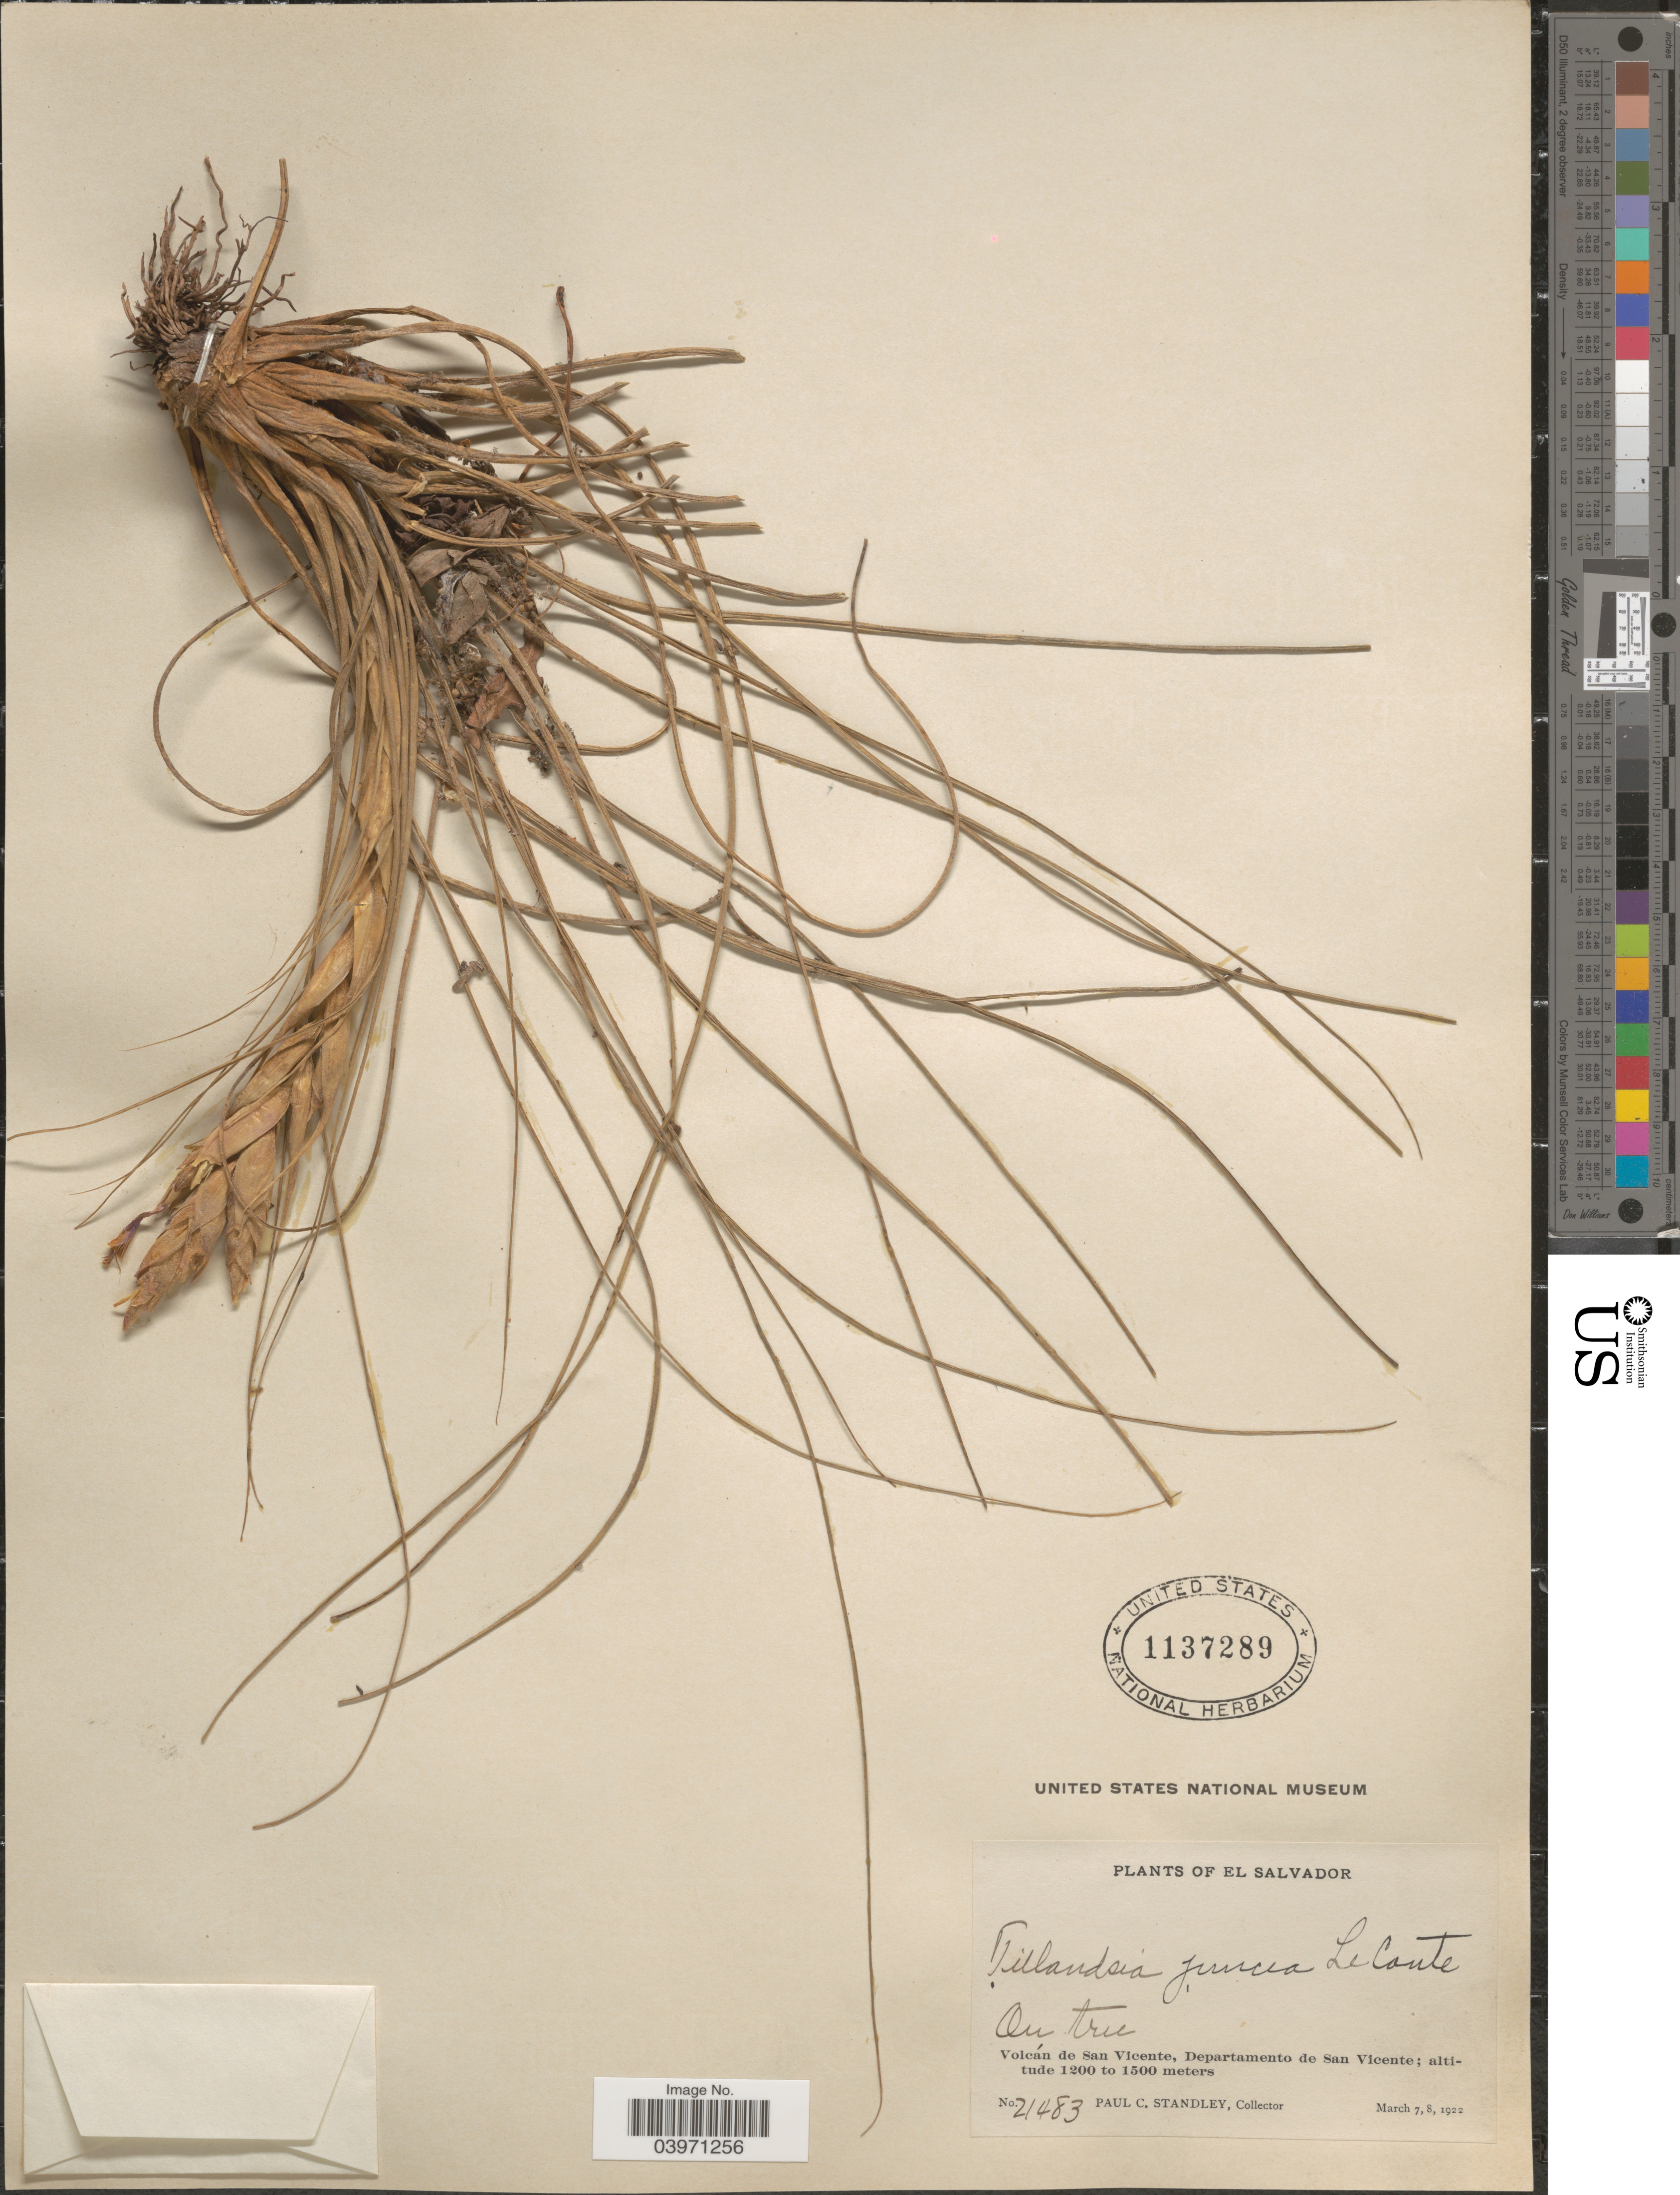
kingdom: Plantae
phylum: Tracheophyta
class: Liliopsida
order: Poales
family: Bromeliaceae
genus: Tillandsia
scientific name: Tillandsia juncea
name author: (Ruiz & Pav.) Poir.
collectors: P. C. Standley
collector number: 21483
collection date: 1922-03-07/1922-03-08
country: El Salvador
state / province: San Vincente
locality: Volcán de San Vicente, Departamento de San Vicente.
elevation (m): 1200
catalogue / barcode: US 1137289